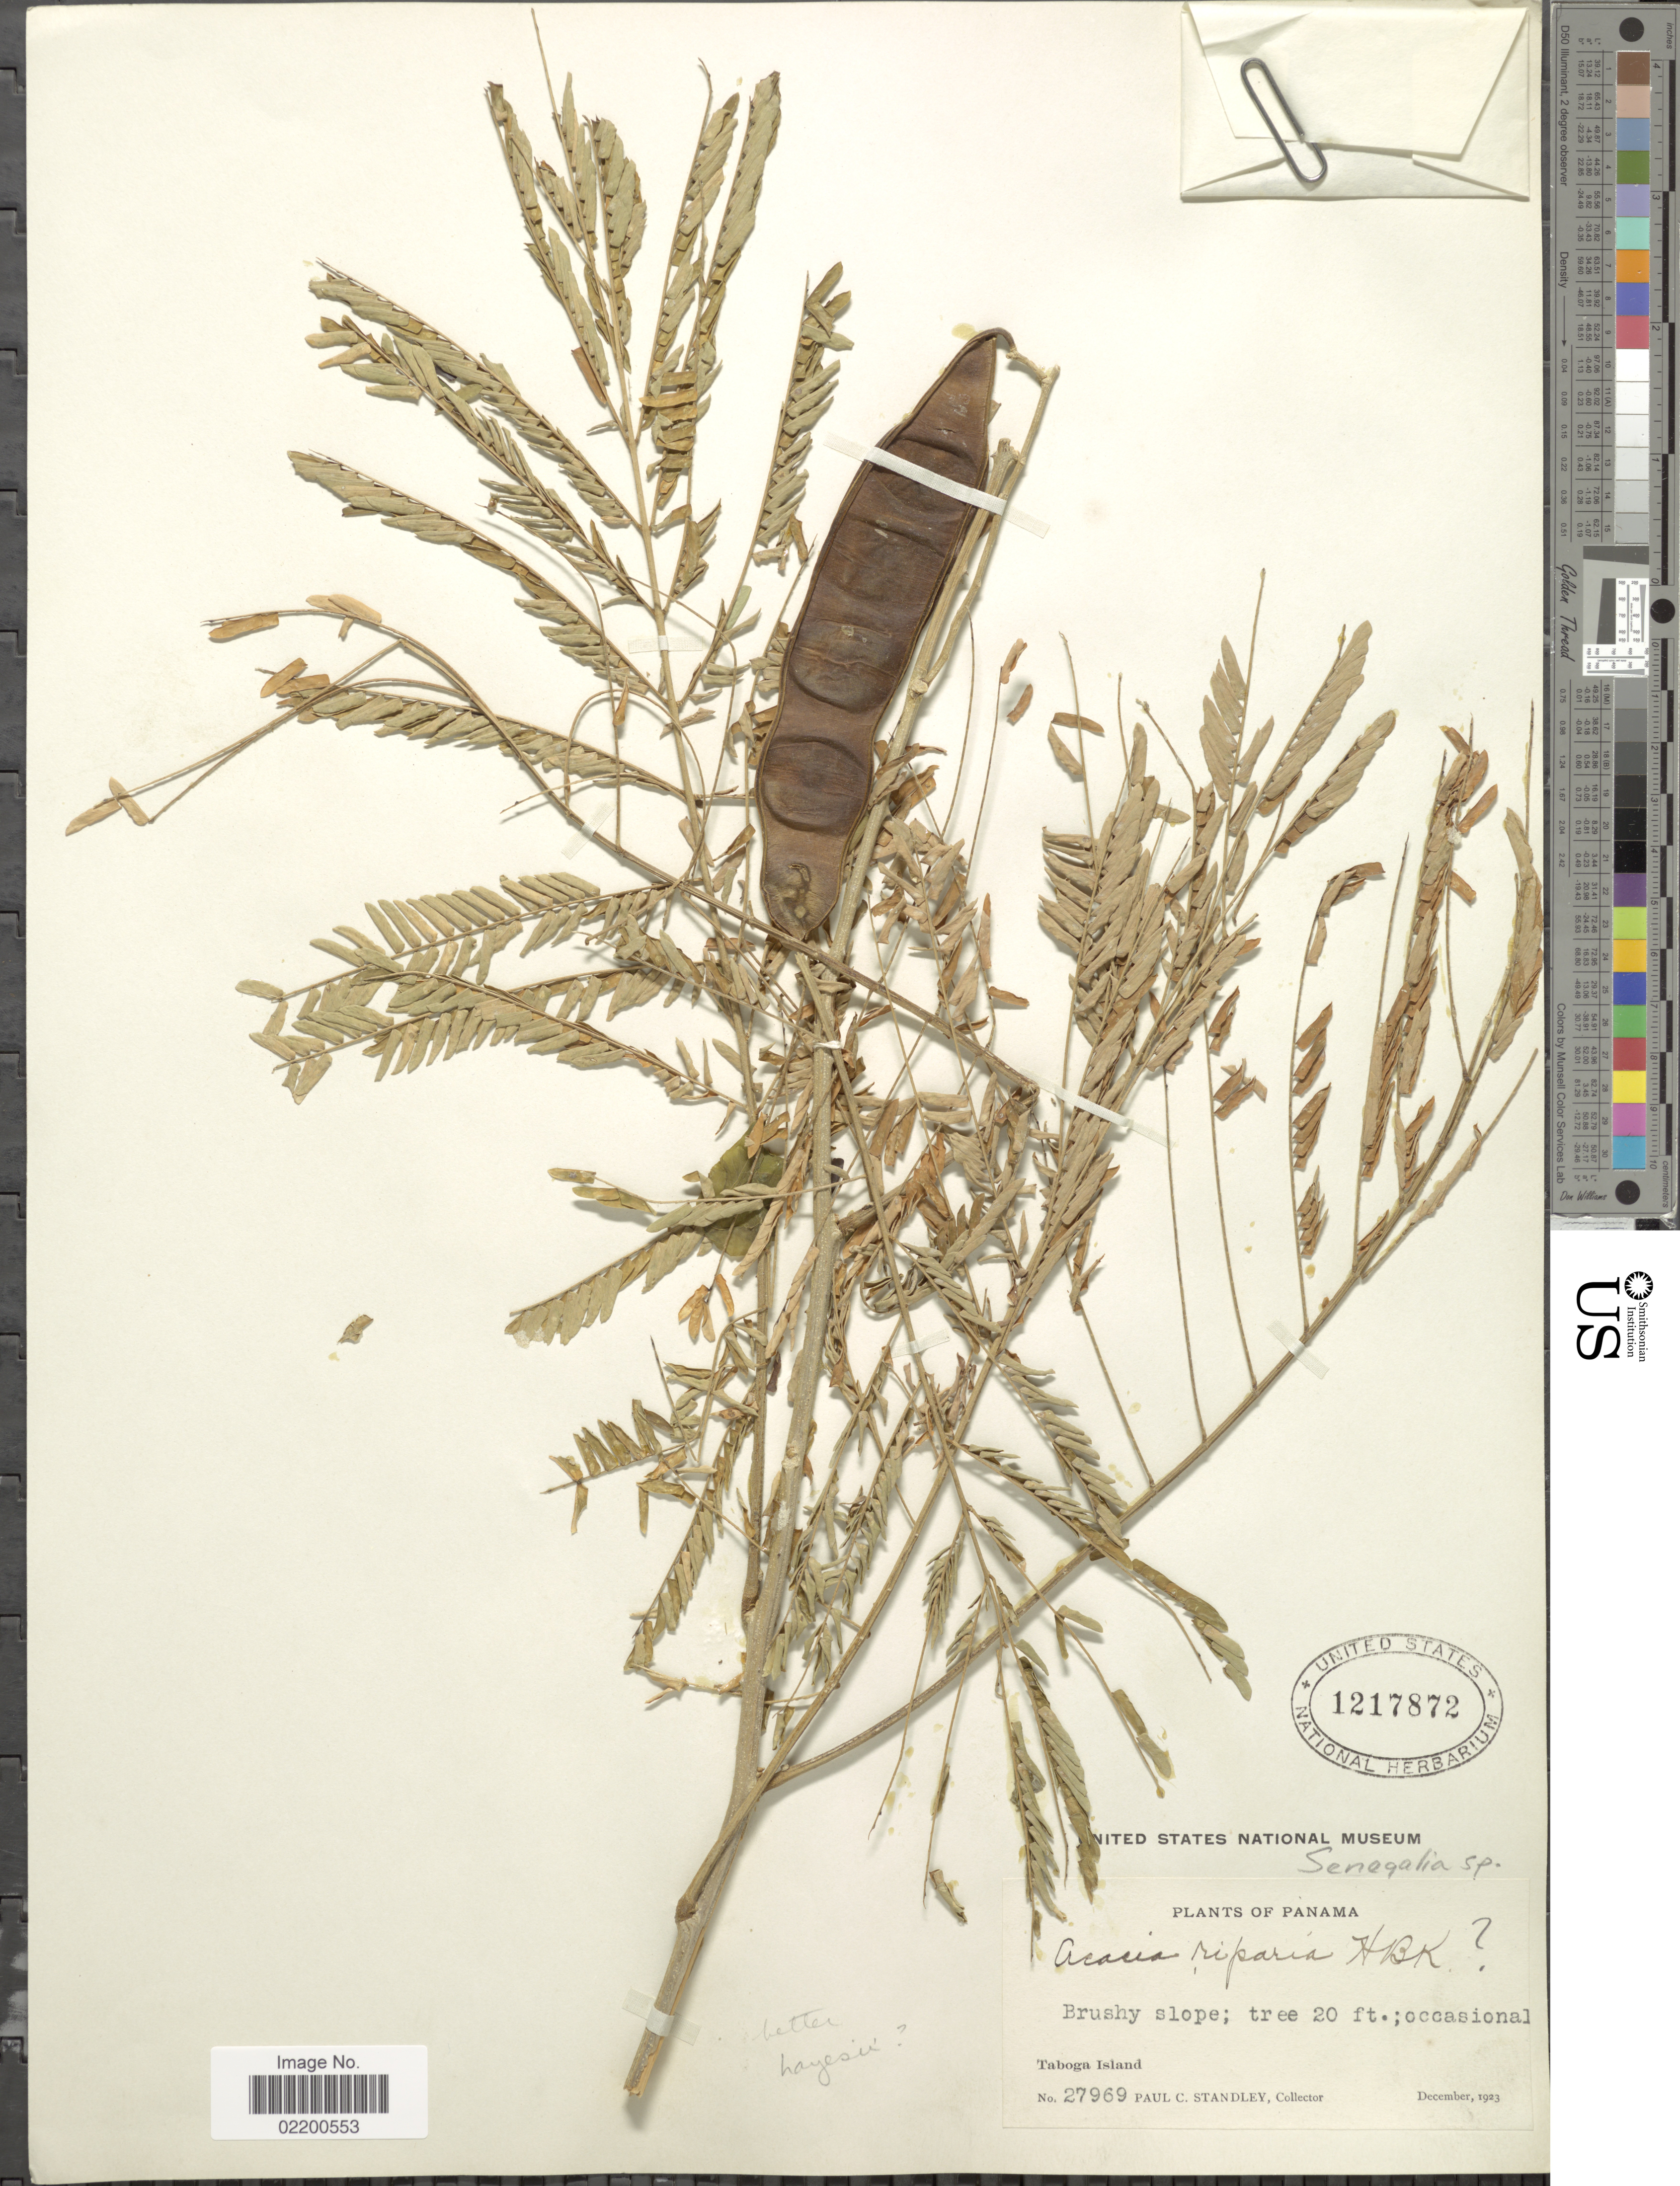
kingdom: Plantae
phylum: Tracheophyta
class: Magnoliopsida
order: Fabales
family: Fabaceae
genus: Senegalia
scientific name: Senegalia sp.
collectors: P. C. Standley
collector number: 27969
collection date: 1923-12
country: Panama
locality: Taboga Island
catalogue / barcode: US 1217872